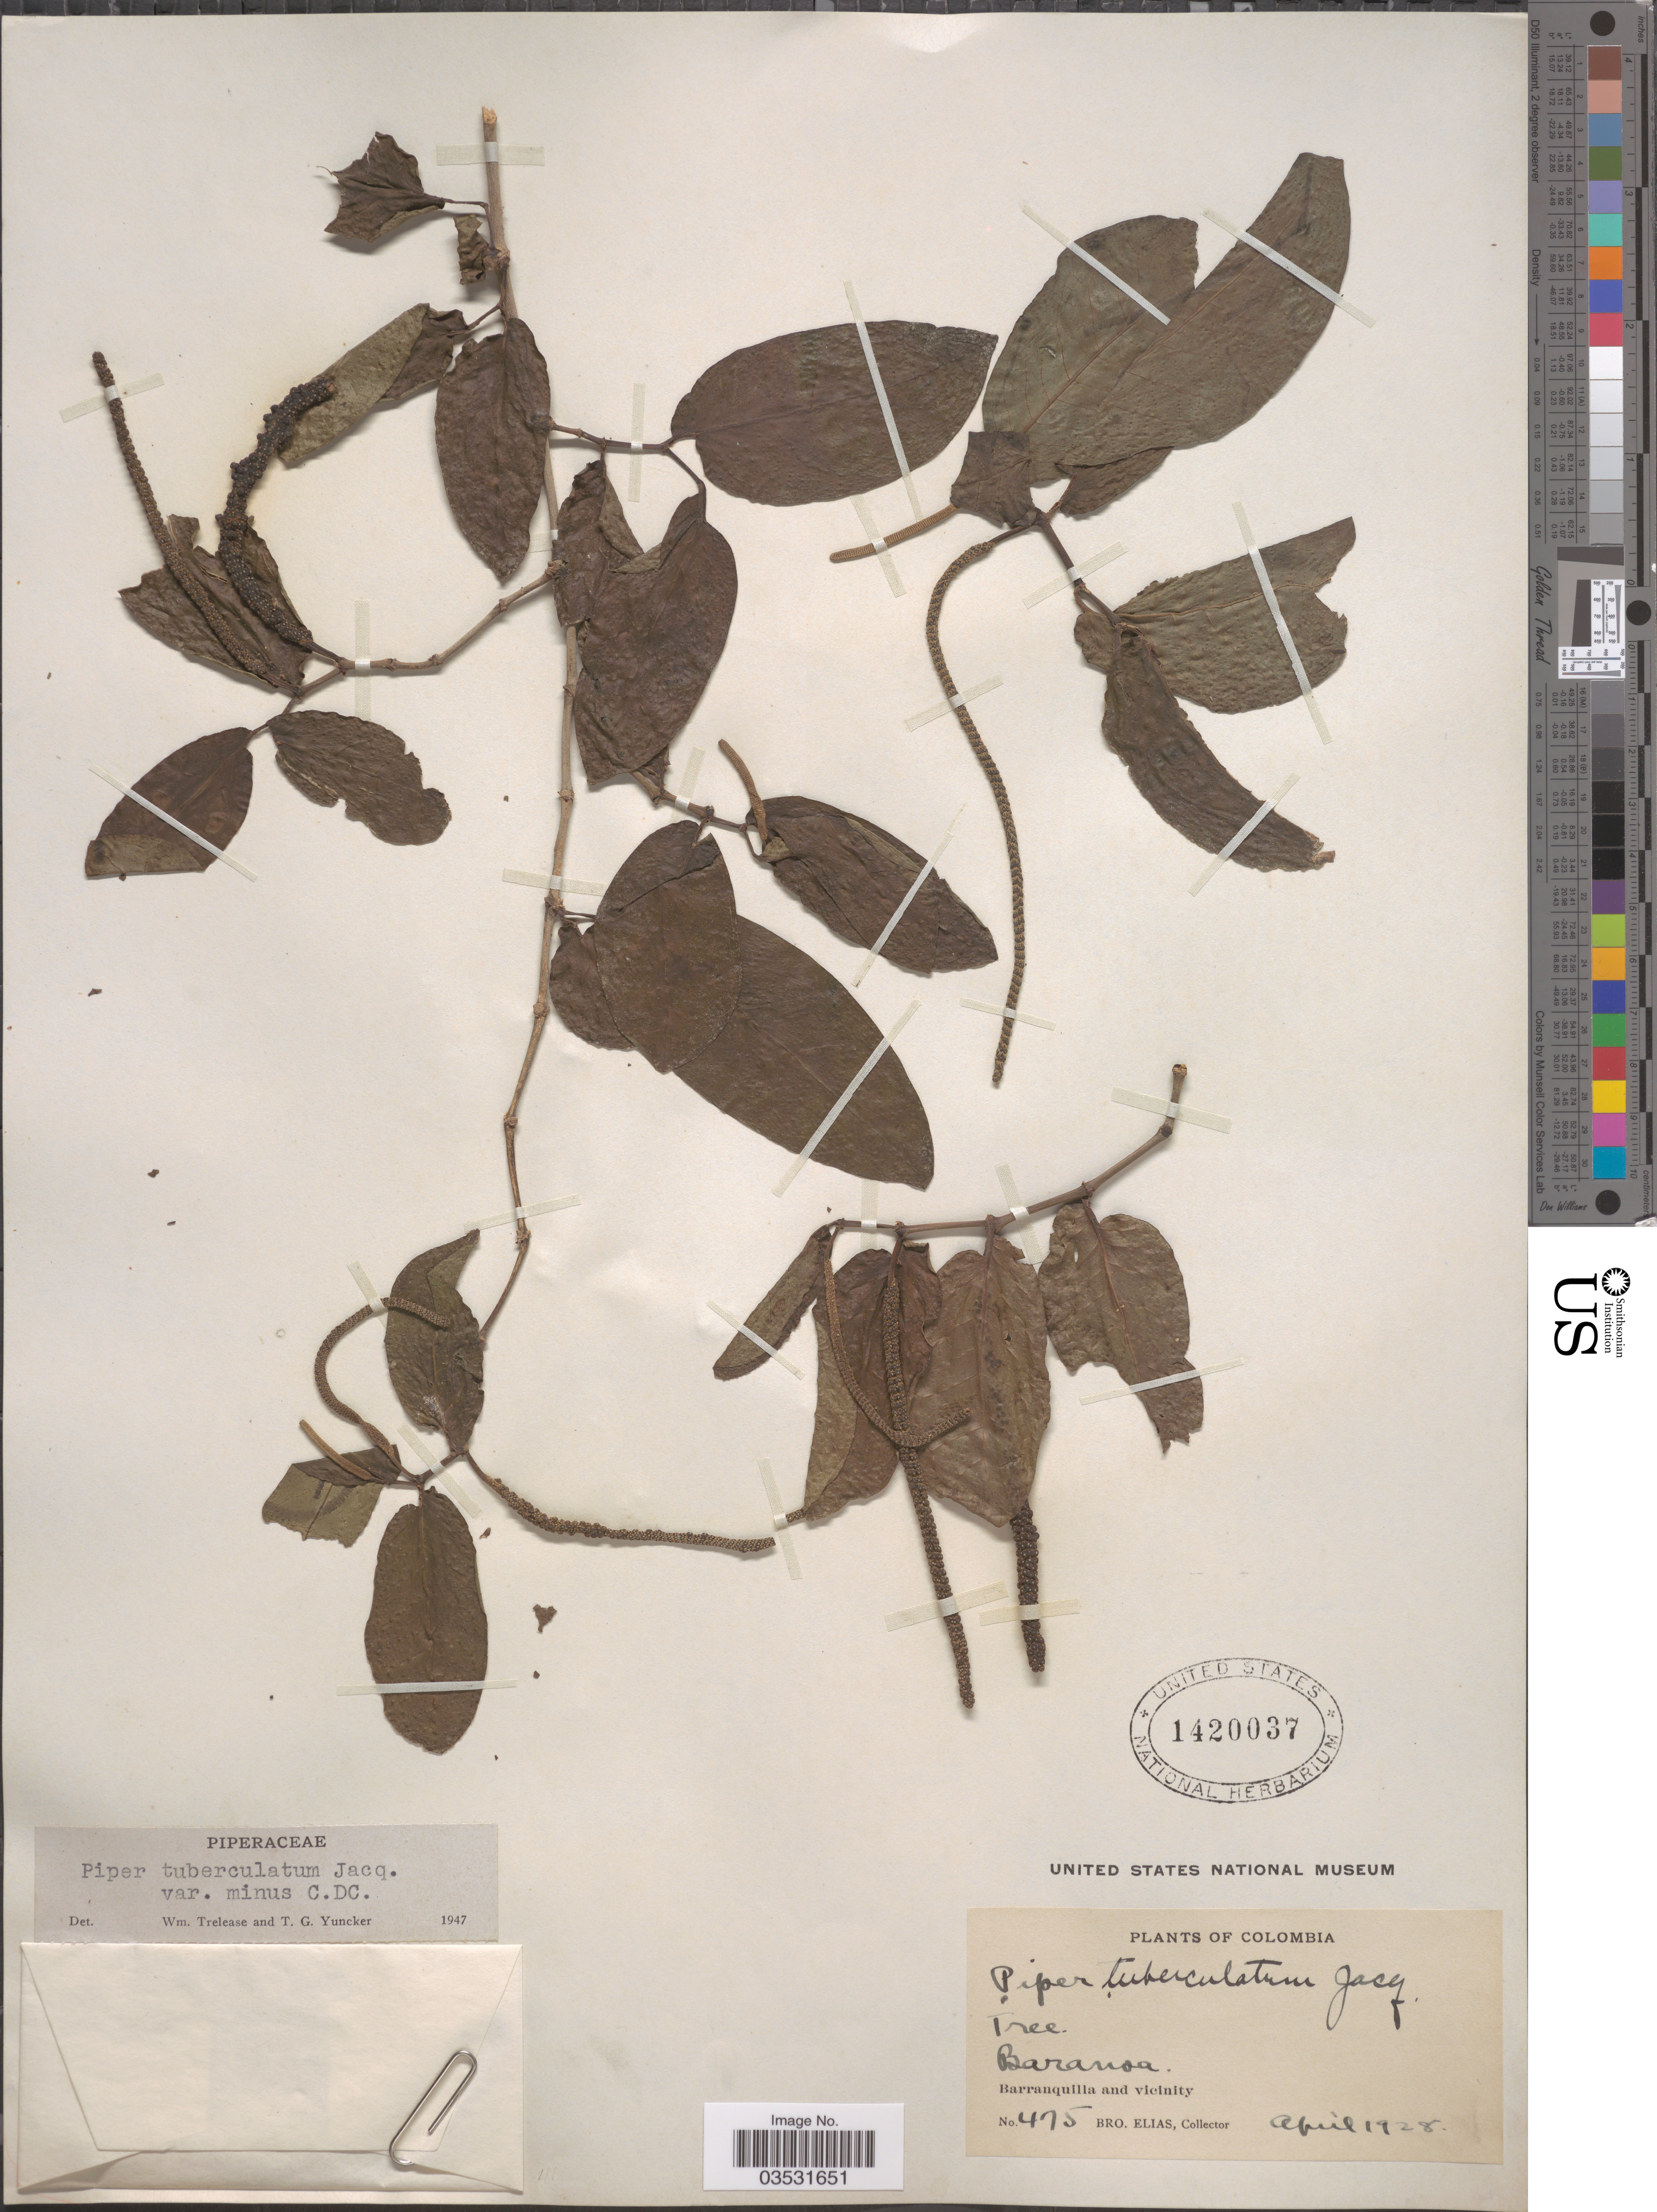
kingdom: Plantae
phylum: Tracheophyta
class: Magnoliopsida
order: Piperales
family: Piperaceae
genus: Piper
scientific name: Piper tuberculatum var. minus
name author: C. DC.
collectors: Bro. Elias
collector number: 475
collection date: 1928-04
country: Colombia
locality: Baranca. Barranquilla and vicinity.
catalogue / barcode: US 1420037